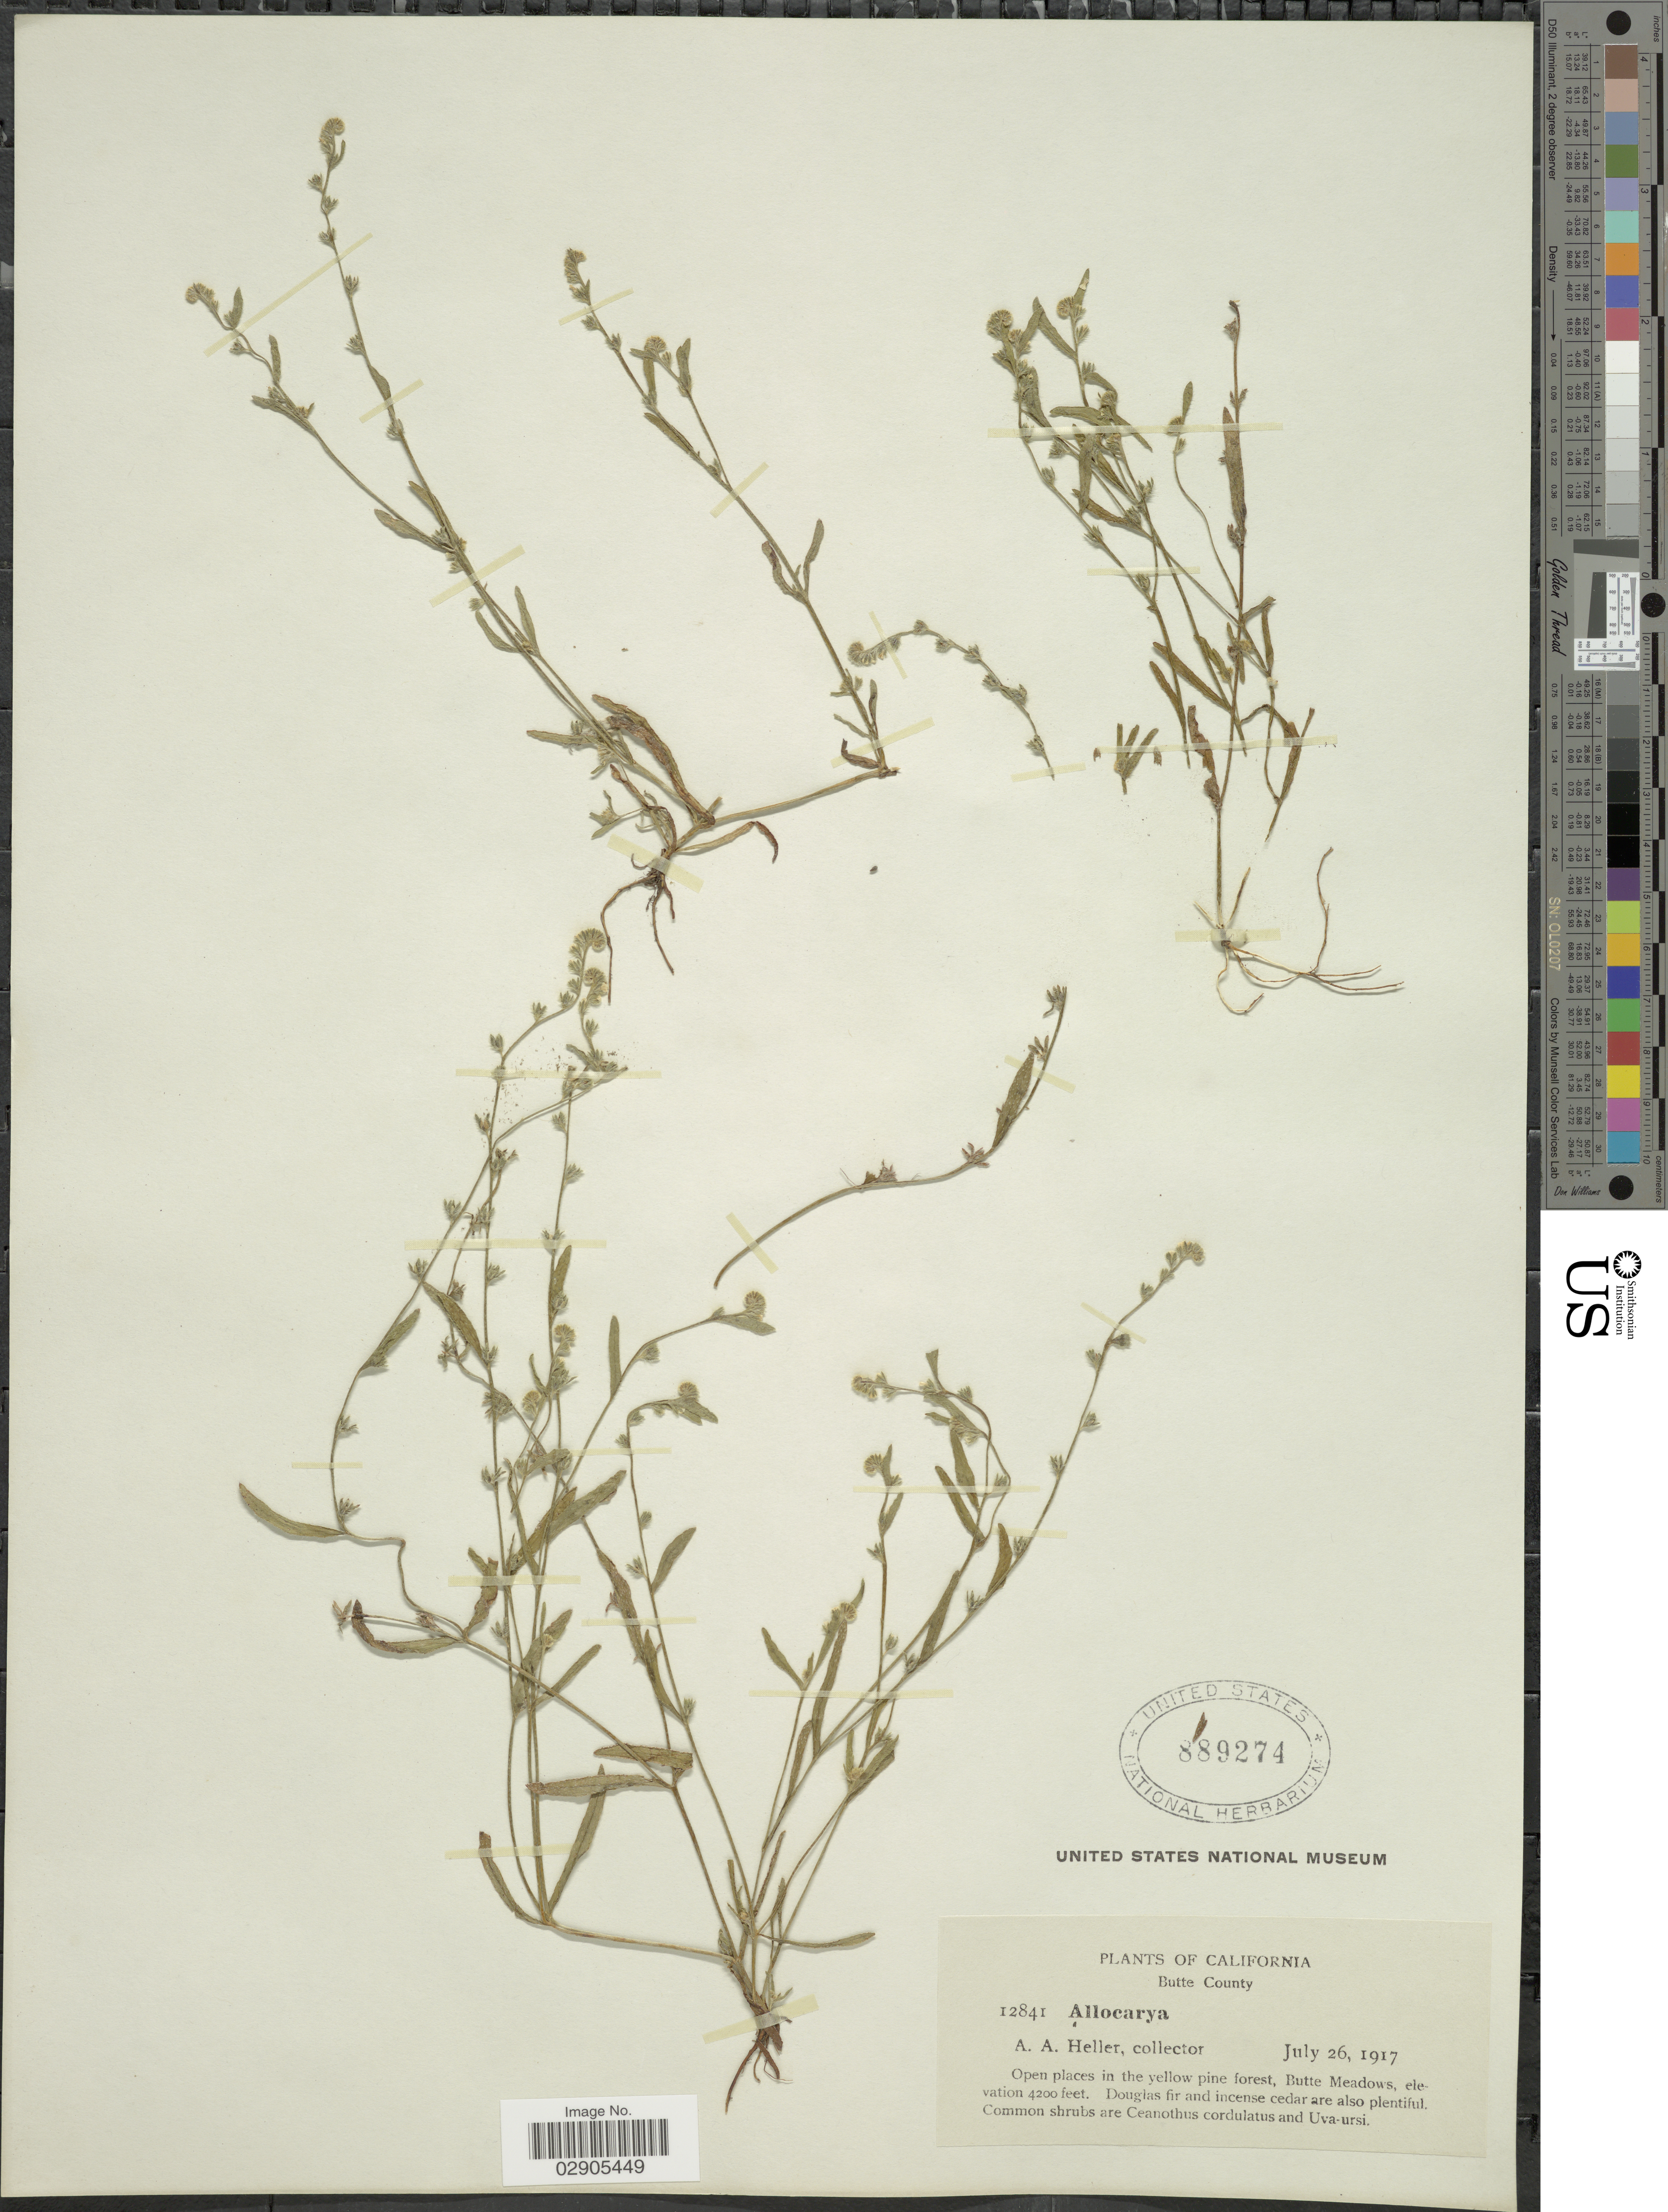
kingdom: Plantae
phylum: Tracheophyta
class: Magnoliopsida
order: Boraginales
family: Boraginaceae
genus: Allocarya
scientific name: Allocarya sp.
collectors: A. A. Heller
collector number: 12841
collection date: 1917-07-26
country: United States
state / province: California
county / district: Butte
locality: Butte County. Open places in the yellow pine forest, Butte Meadows.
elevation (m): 1280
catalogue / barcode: US 889274